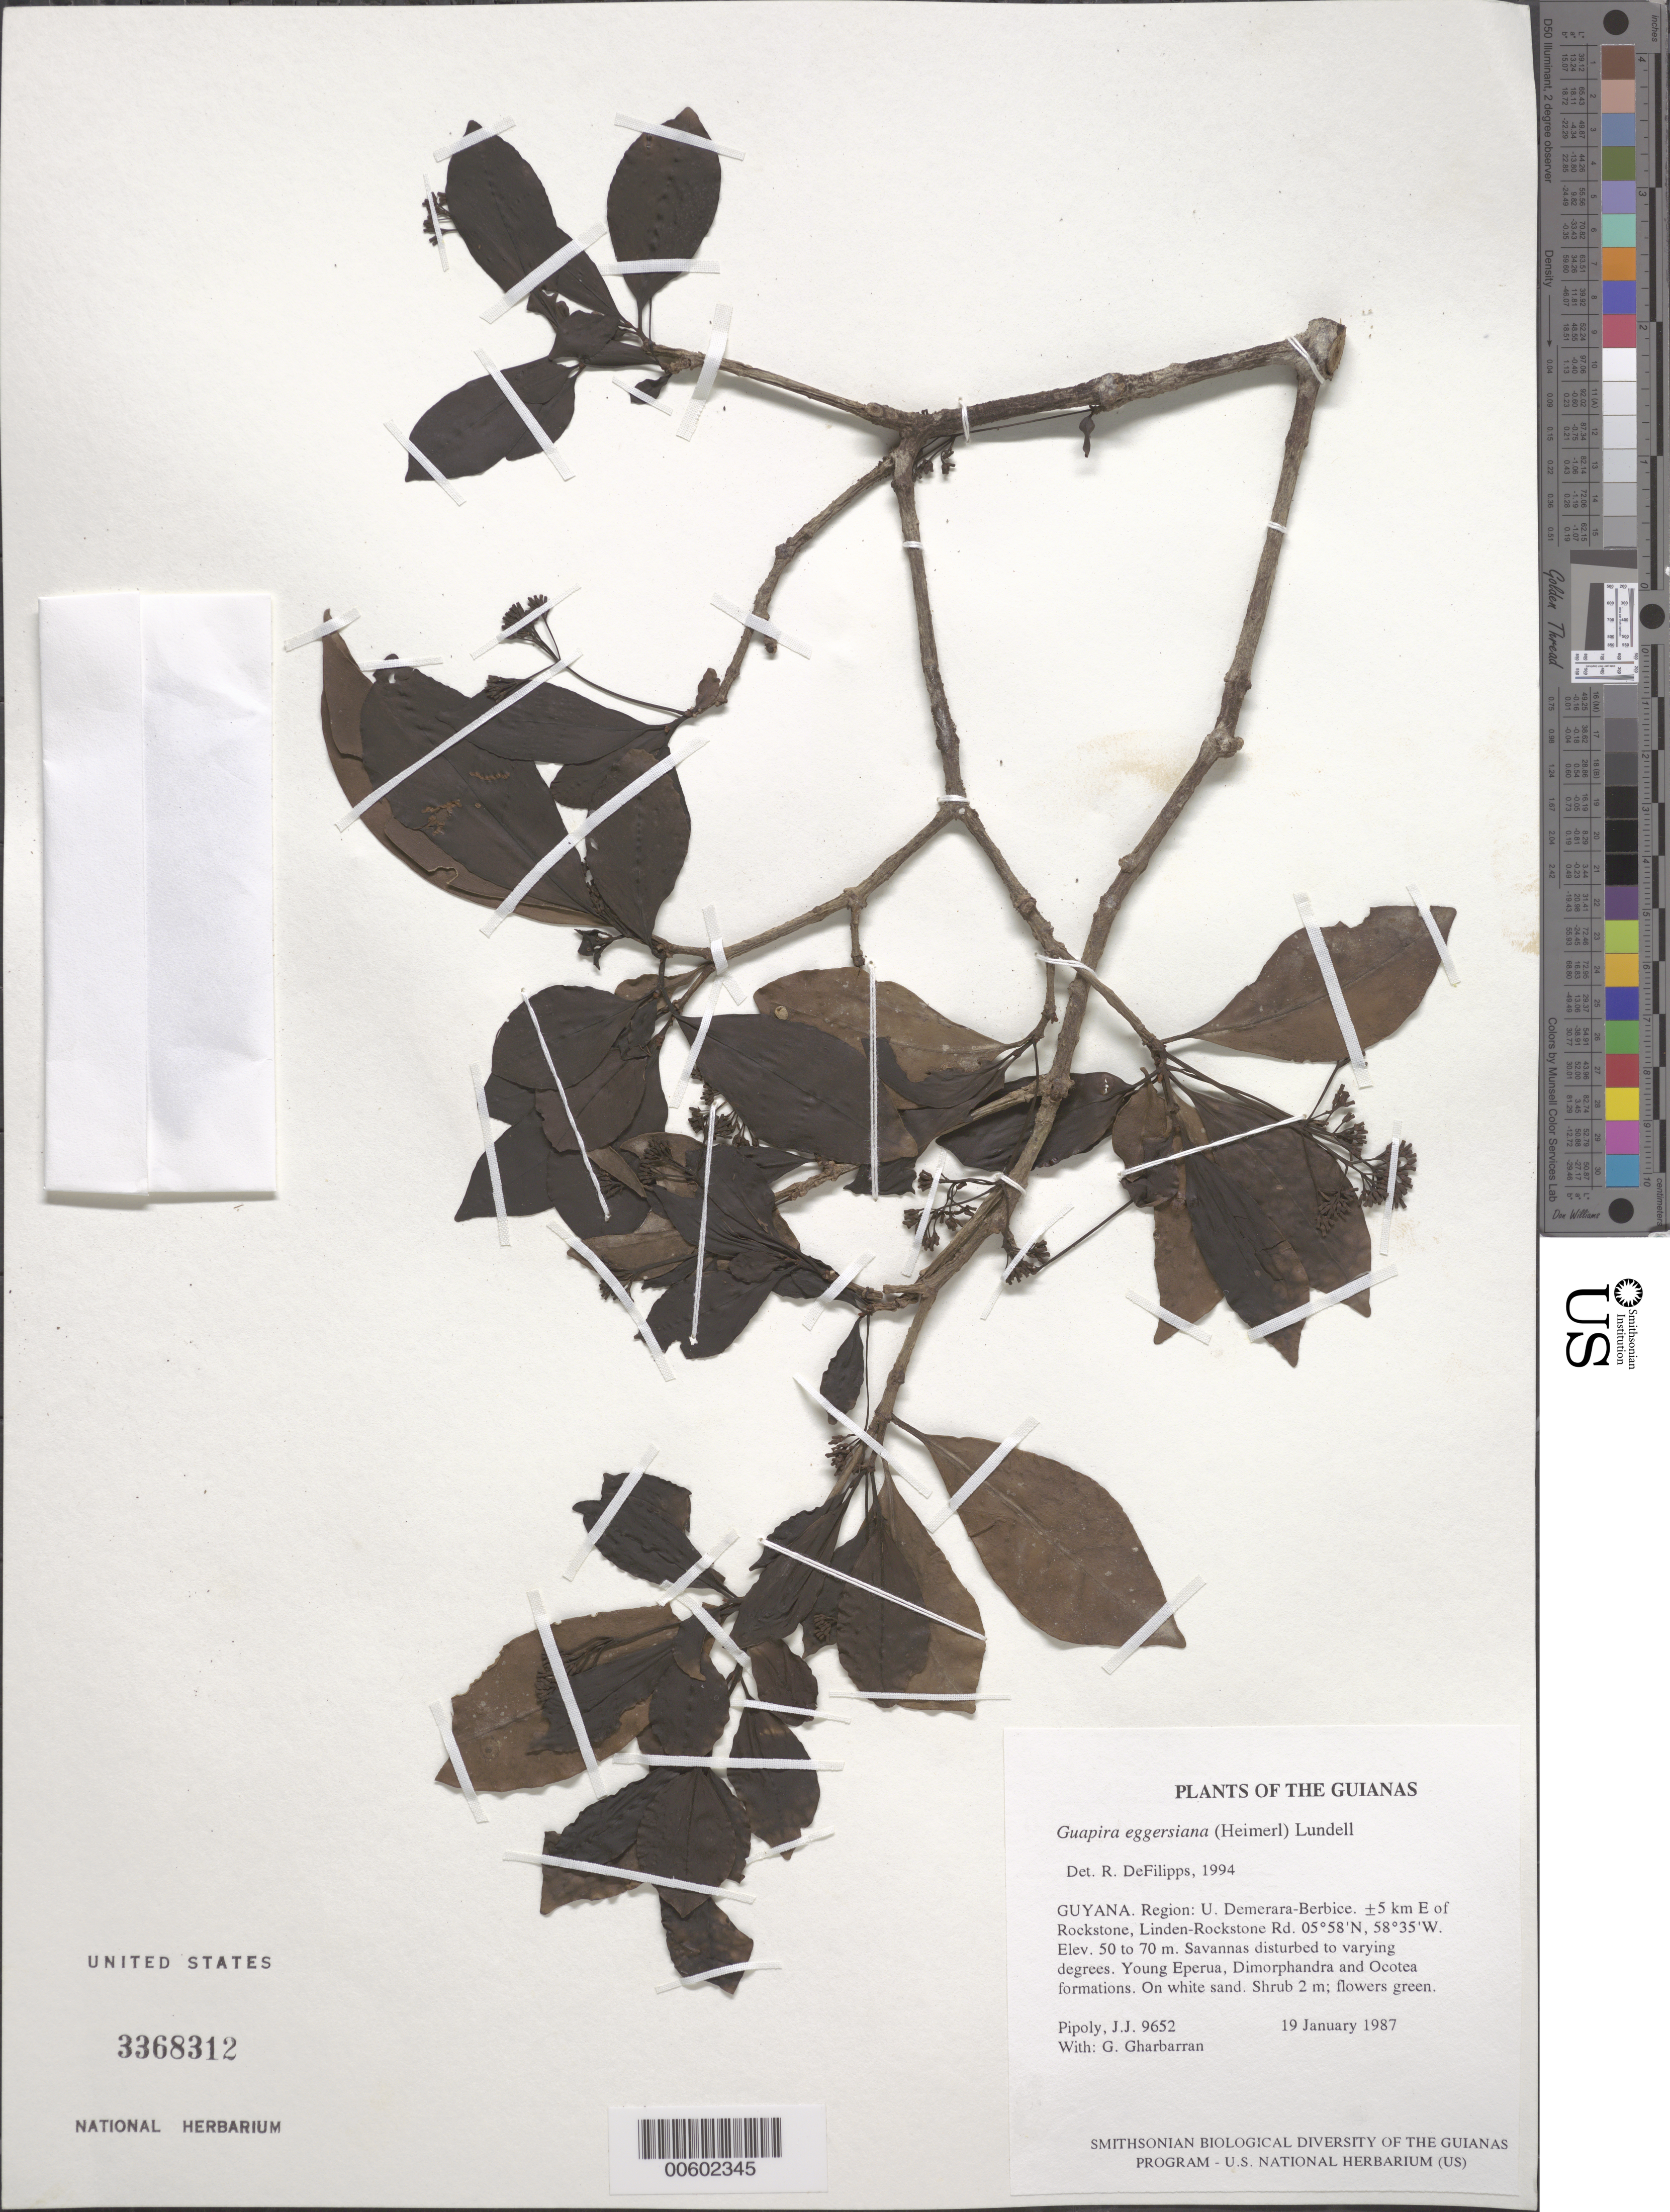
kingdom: Plantae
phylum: Tracheophyta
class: Magnoliopsida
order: Caryophyllales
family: Nyctaginaceae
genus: Guapira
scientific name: Guapira eggersiana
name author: (Heimerl) Lundell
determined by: DeFilipps, R. A.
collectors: J. J. Pipoly & G. Gharbarran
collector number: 9652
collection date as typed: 19 January 1987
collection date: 1987-01-19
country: Guyana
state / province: U. Demerara-Berbice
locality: ±5 km E of Rockstone, Linden-Rockstone Rd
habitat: Savannas disturbed to varying degrees. Young Eperua, Dimorphandra and Ocotea formations. On white sand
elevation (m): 50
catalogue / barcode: US 3368312